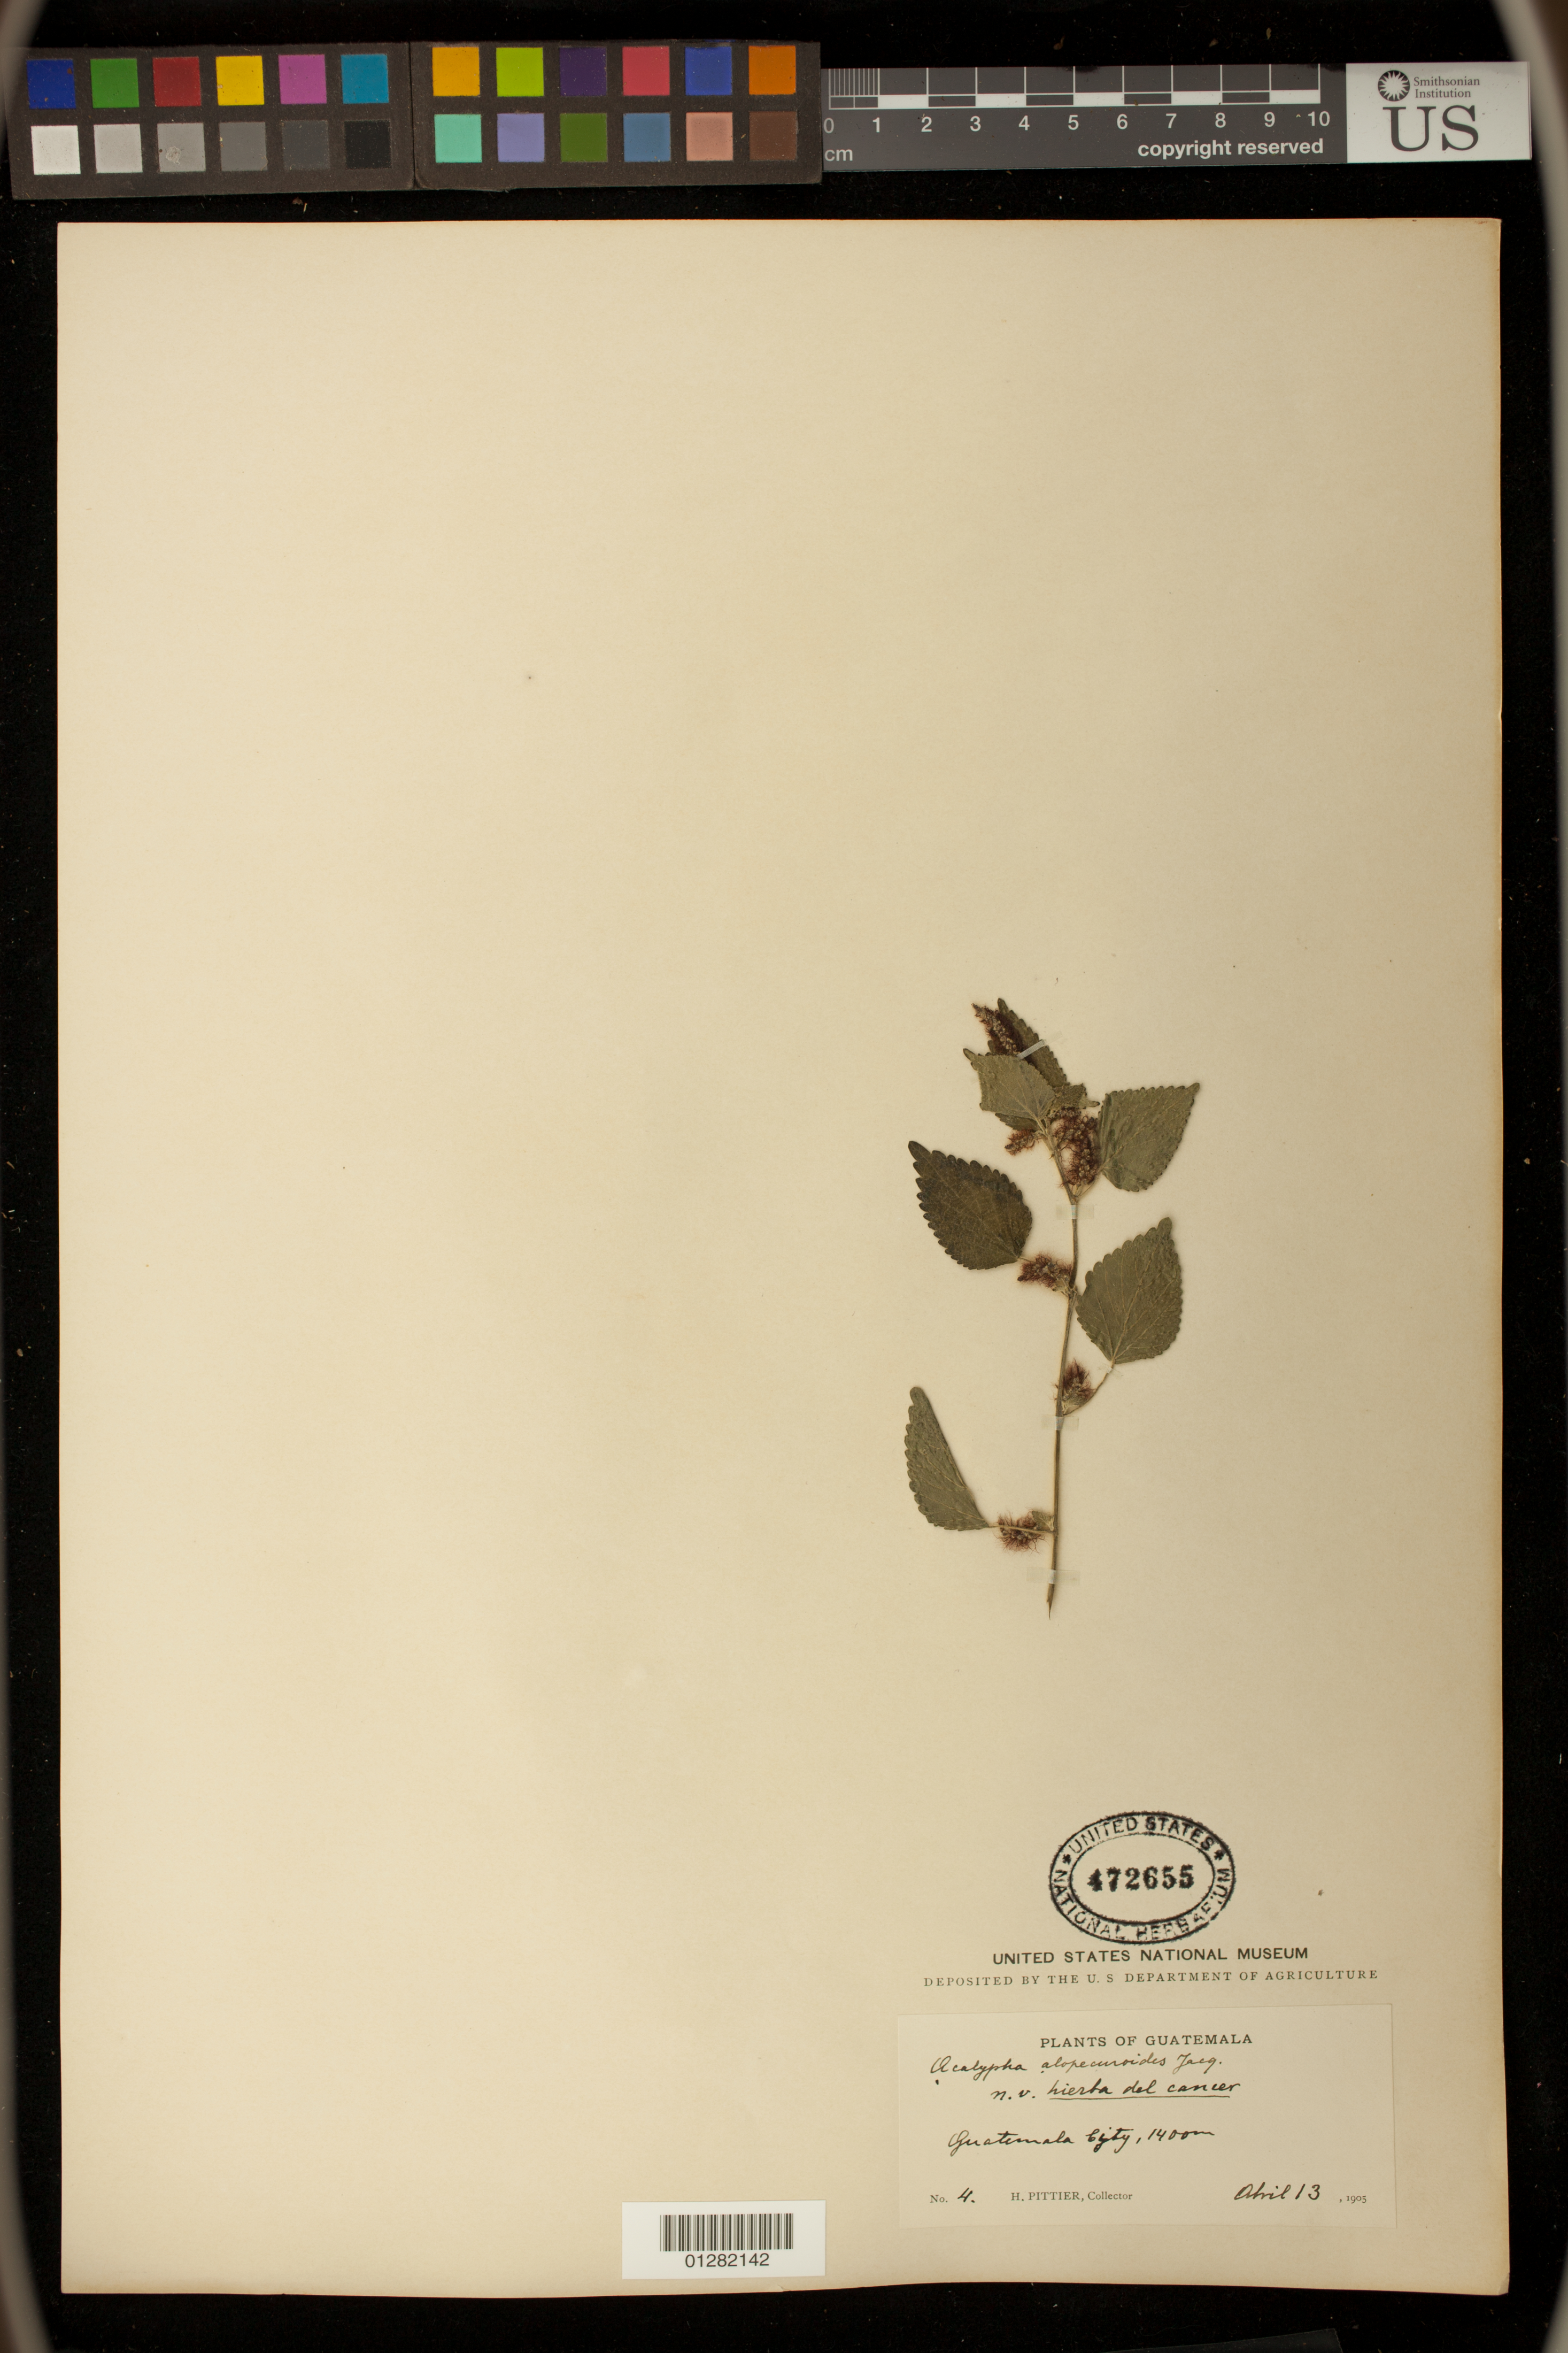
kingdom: Plantae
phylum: Tracheophyta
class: Magnoliopsida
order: Malpighiales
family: Euphorbiaceae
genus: Acalypha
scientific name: Acalypha arvensis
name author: Poepp.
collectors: H. F. Pittier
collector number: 4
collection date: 1905-04-13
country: Guatemala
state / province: Guatemala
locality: Guatemala City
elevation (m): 1400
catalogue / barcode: US 472655